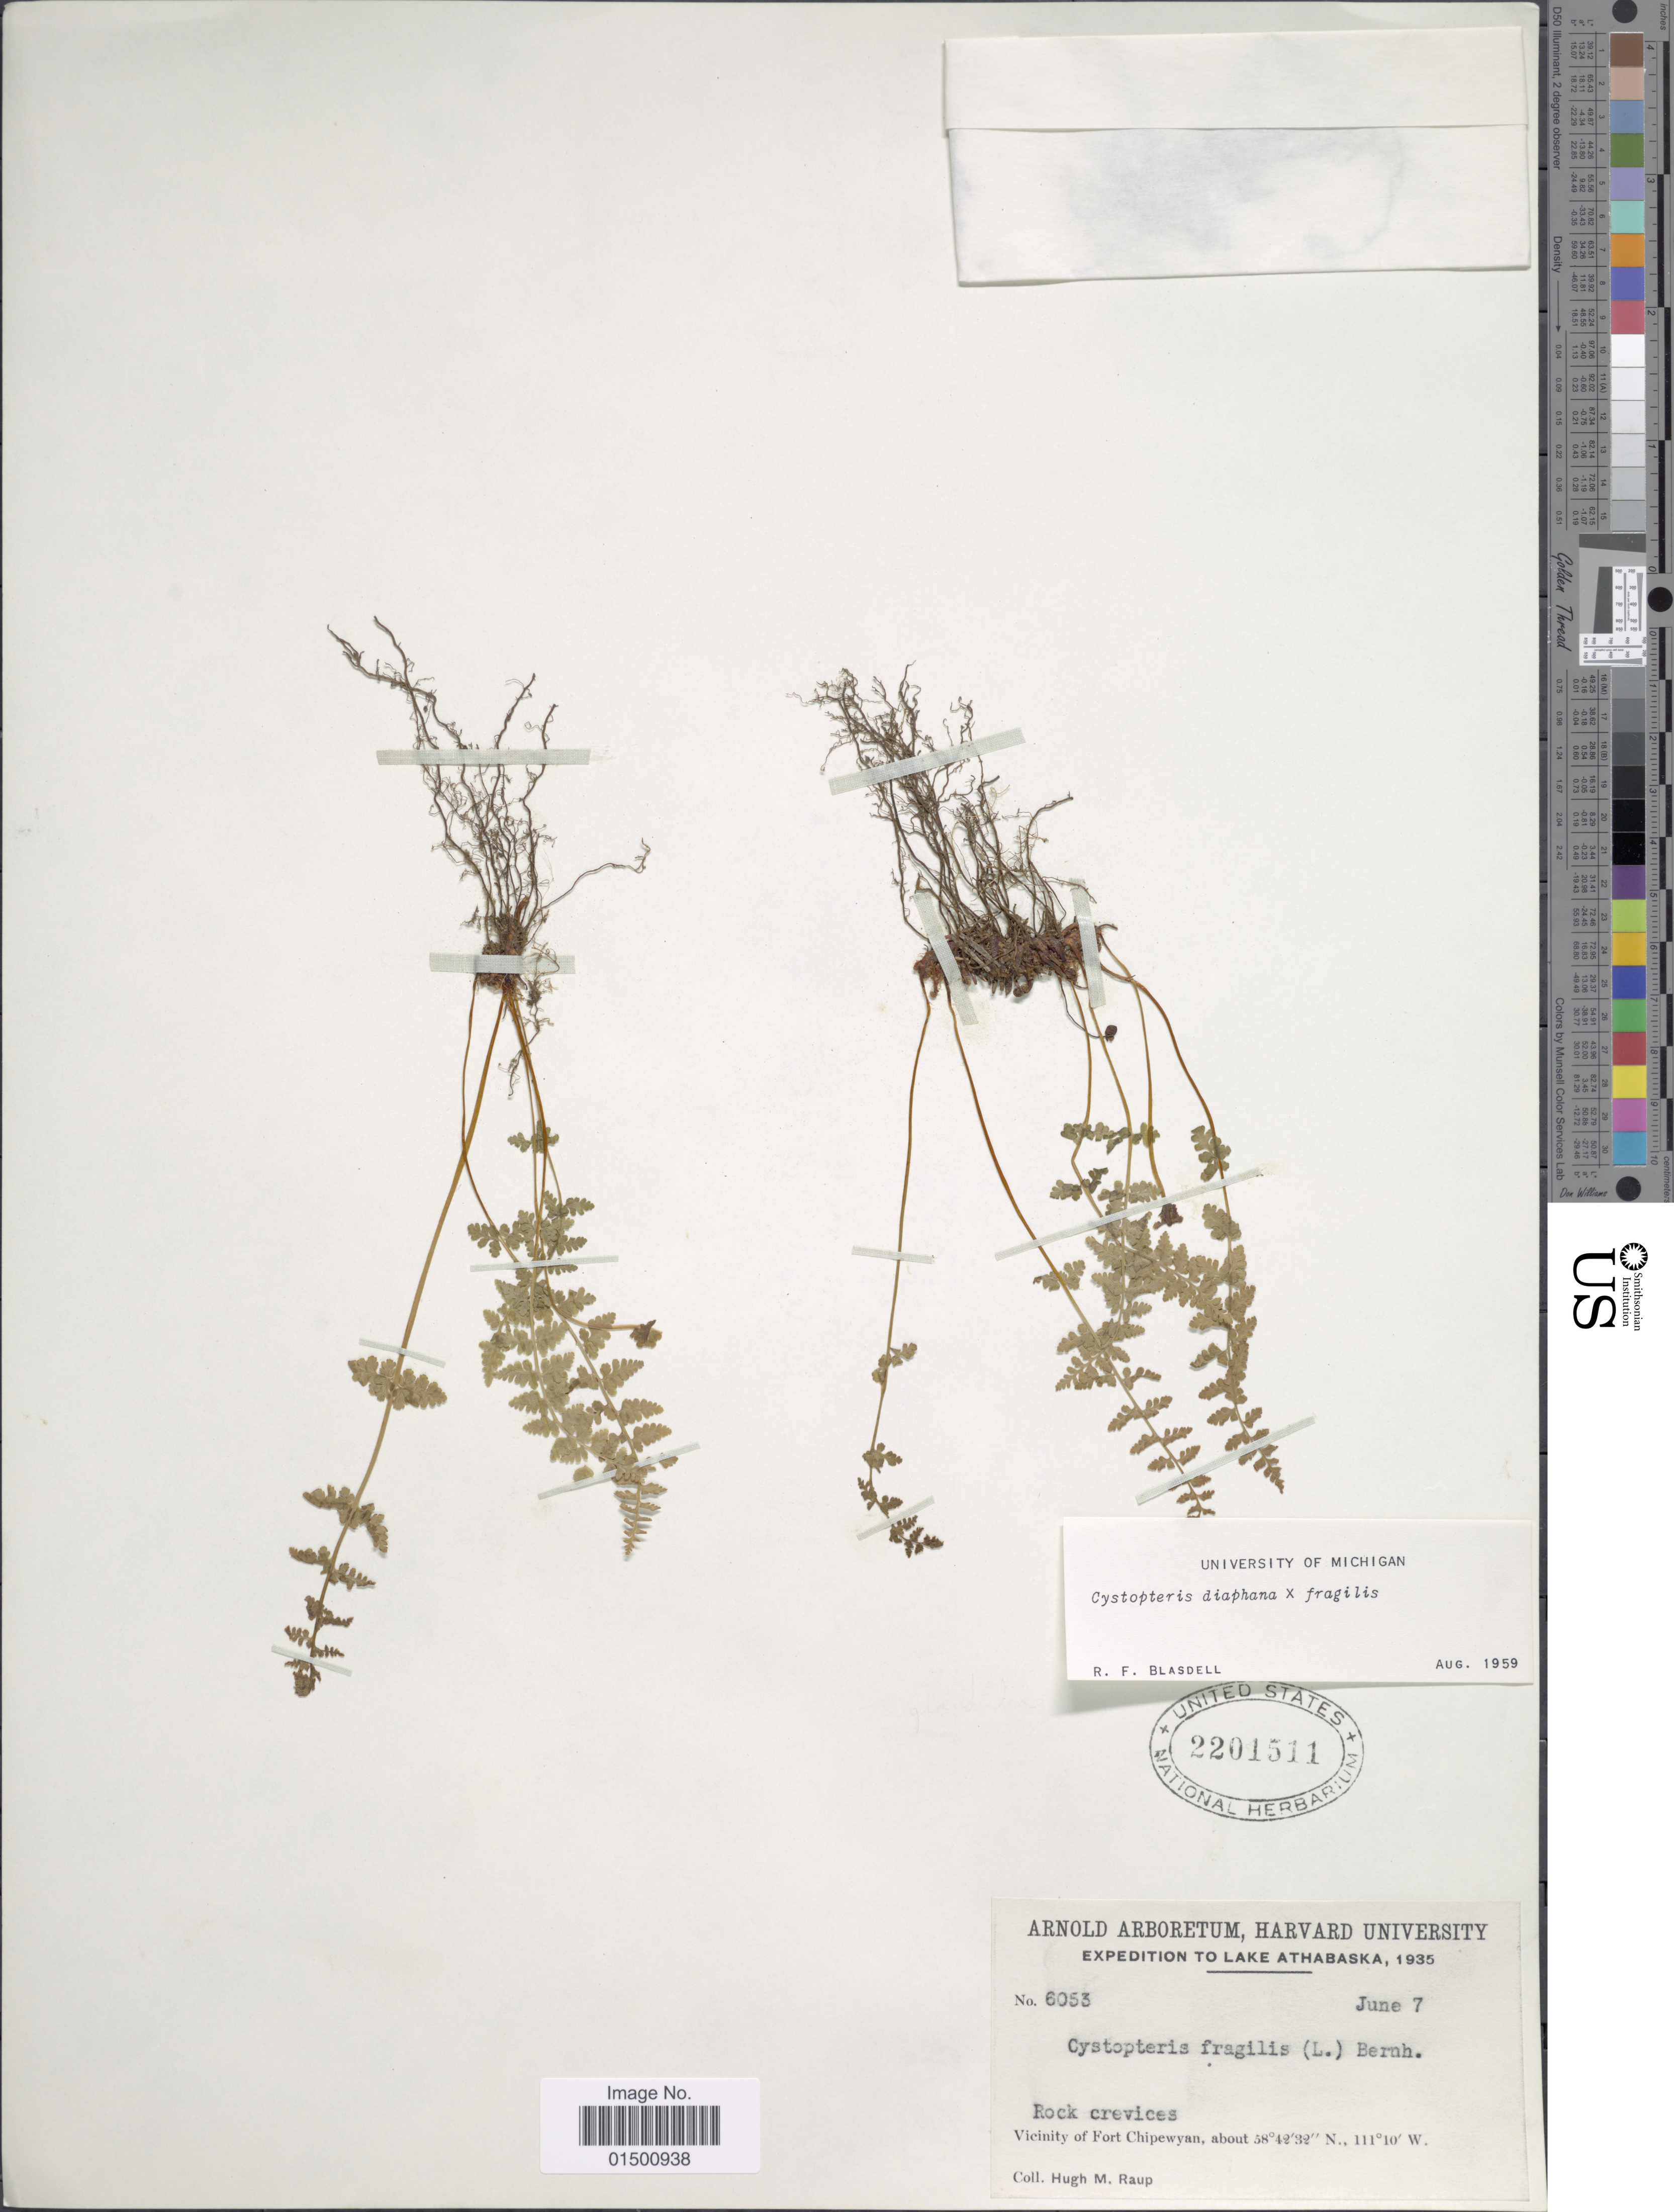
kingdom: Plantae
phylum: Tracheophyta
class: Polypodiopsida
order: Polypodiales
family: Cystopteridaceae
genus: Cystopteris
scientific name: Cystopteris diaphana x C. fragilis (L.) Bernh.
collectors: H. Raup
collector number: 6053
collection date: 1935-06-07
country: Canada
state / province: Alberta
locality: Lake Athabaska, Vicinity of Fort Chipewyan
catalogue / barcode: US 2201511